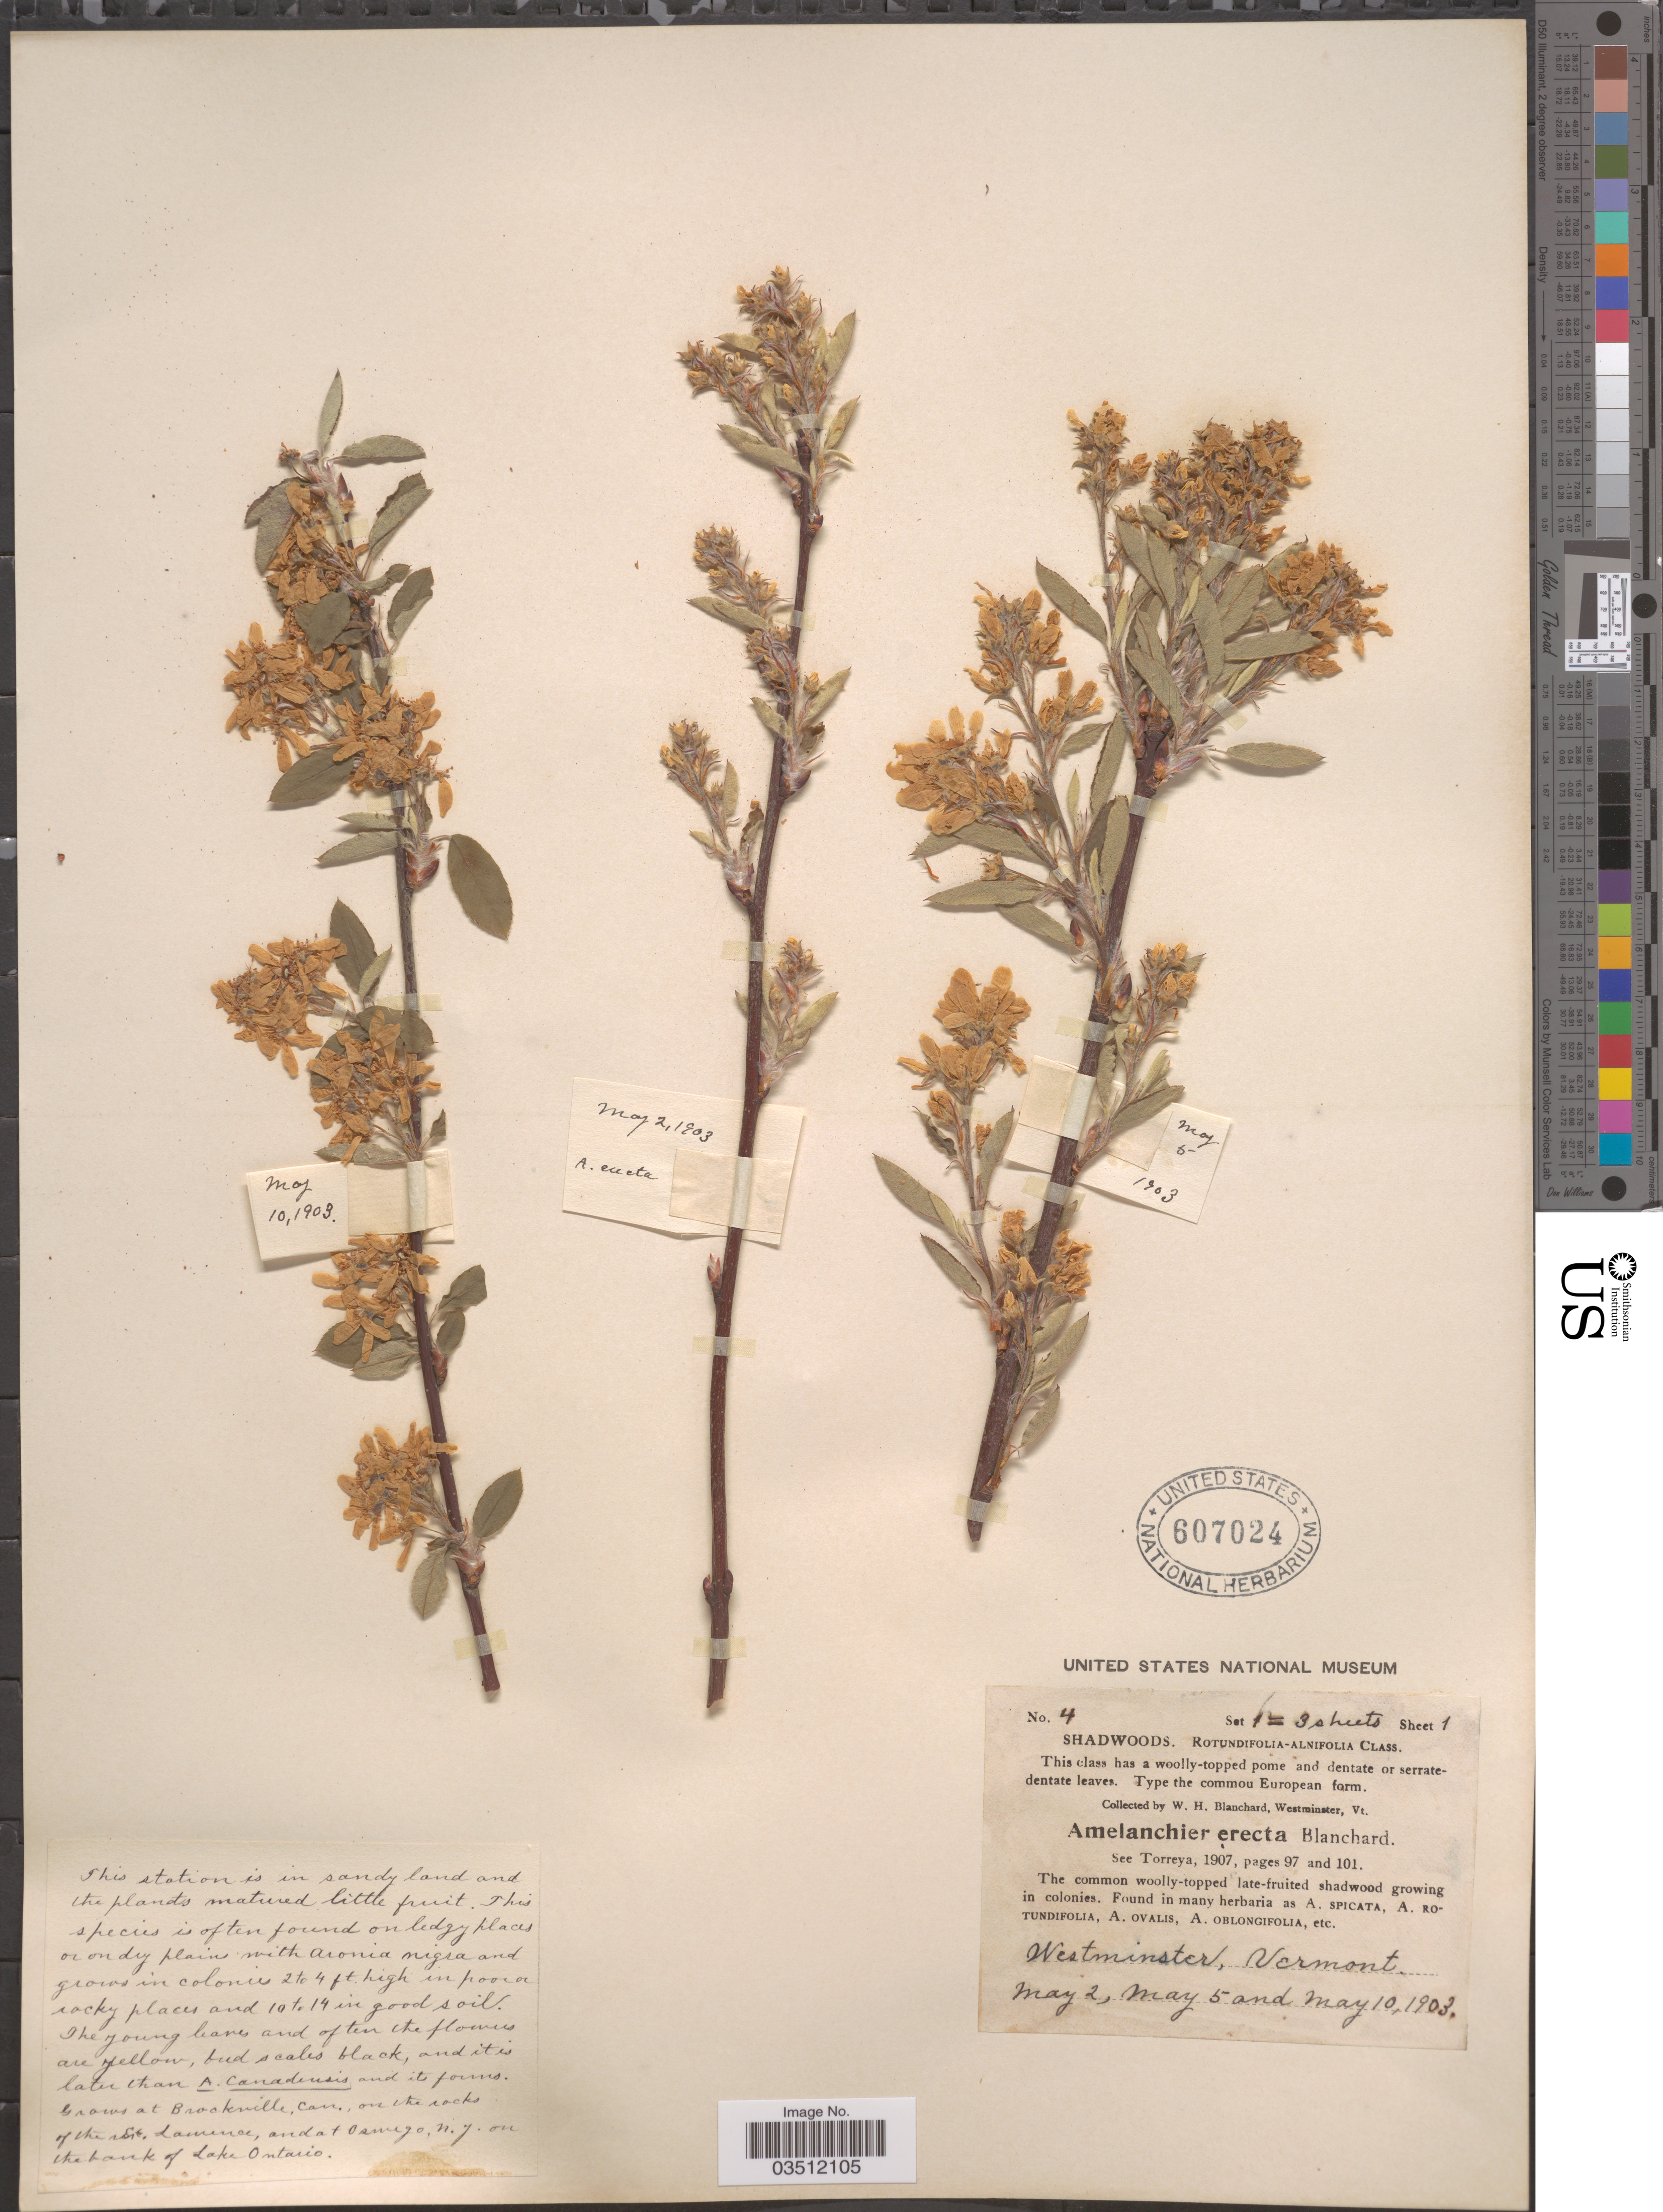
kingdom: Plantae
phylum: Tracheophyta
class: Magnoliopsida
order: Rosales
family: Rosaceae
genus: Amelanchier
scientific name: Amelanchier erecta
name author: Blanch.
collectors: W. H. Blanchard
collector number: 4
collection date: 1903-05-02/1903-05-10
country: United States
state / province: Vermont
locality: Westminster.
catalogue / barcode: US 607024